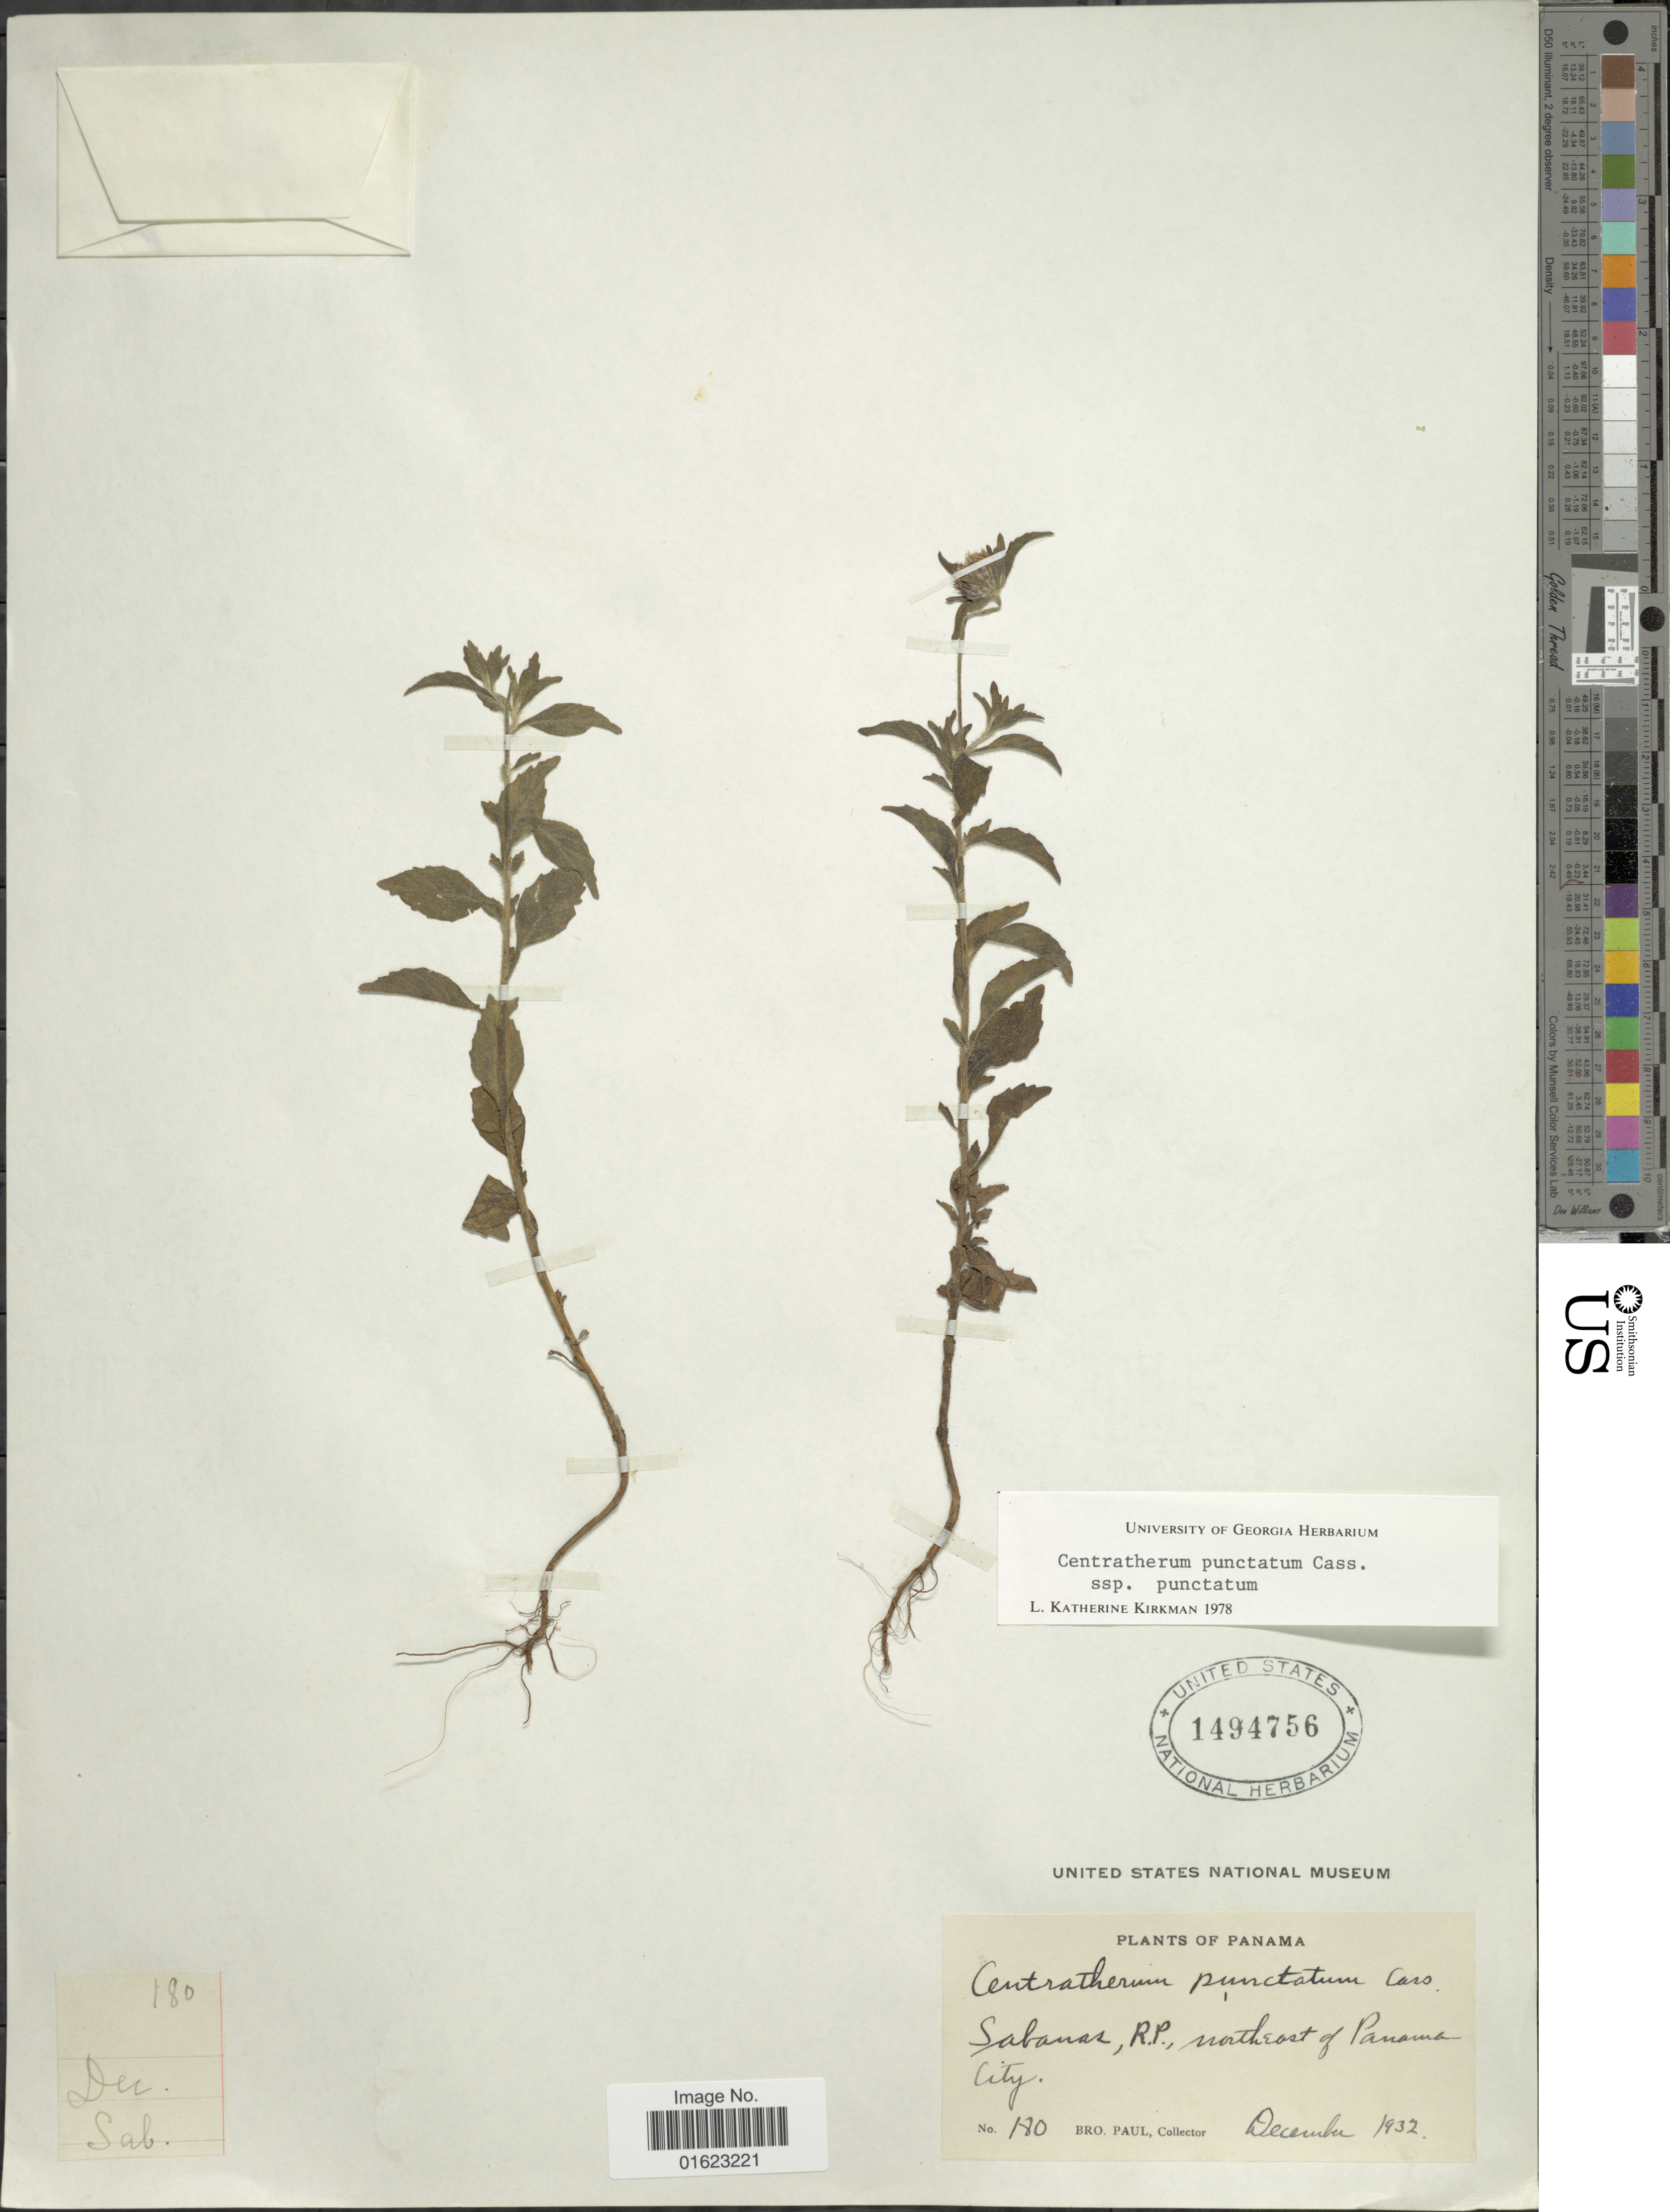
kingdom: Plantae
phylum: Tracheophyta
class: Magnoliopsida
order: Asterales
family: Asteraceae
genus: Centratherum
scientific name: Centratherum punctatum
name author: Cass.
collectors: B. Paul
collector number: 180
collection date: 1932-12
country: Panama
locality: Sabanna, R.P. , northeast of Panama City.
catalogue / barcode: US 1494756